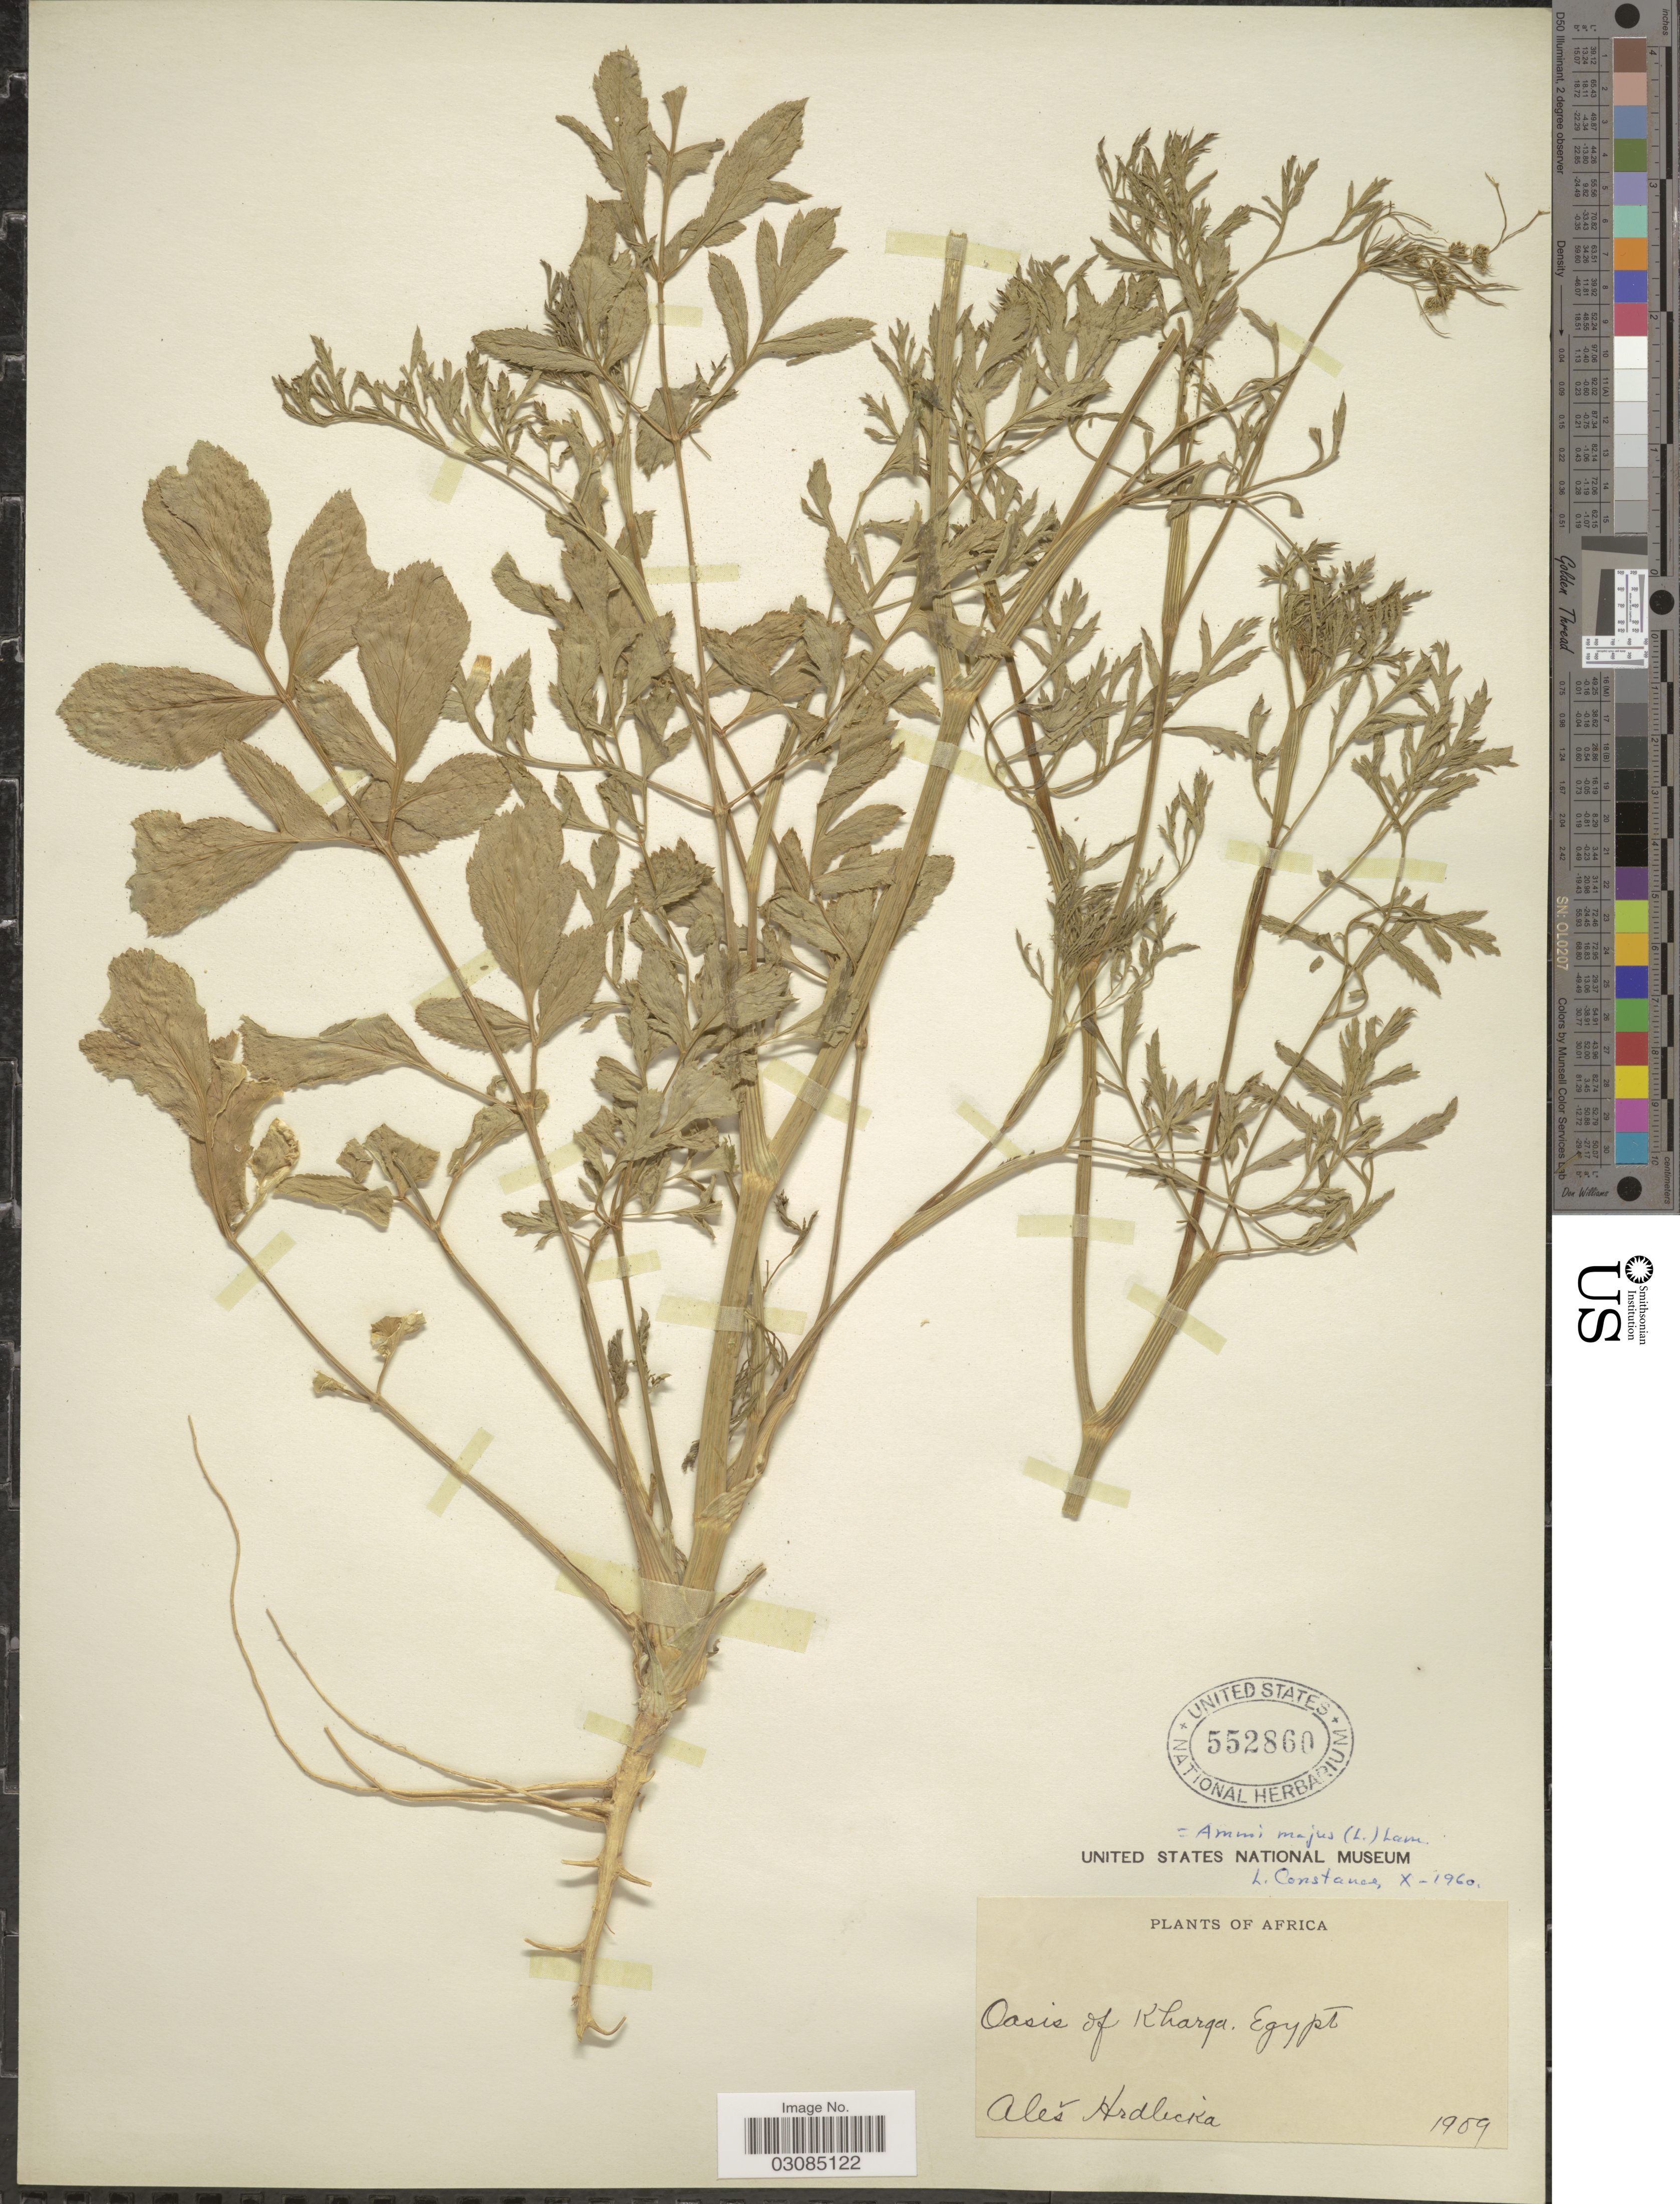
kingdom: Plantae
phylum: Tracheophyta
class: Magnoliopsida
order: Apiales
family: Apiaceae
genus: Ammi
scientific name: Ammi majus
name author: L.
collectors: A. Hrdlicka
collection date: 1909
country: Egypt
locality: Oasis of Kharga.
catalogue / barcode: US 552860